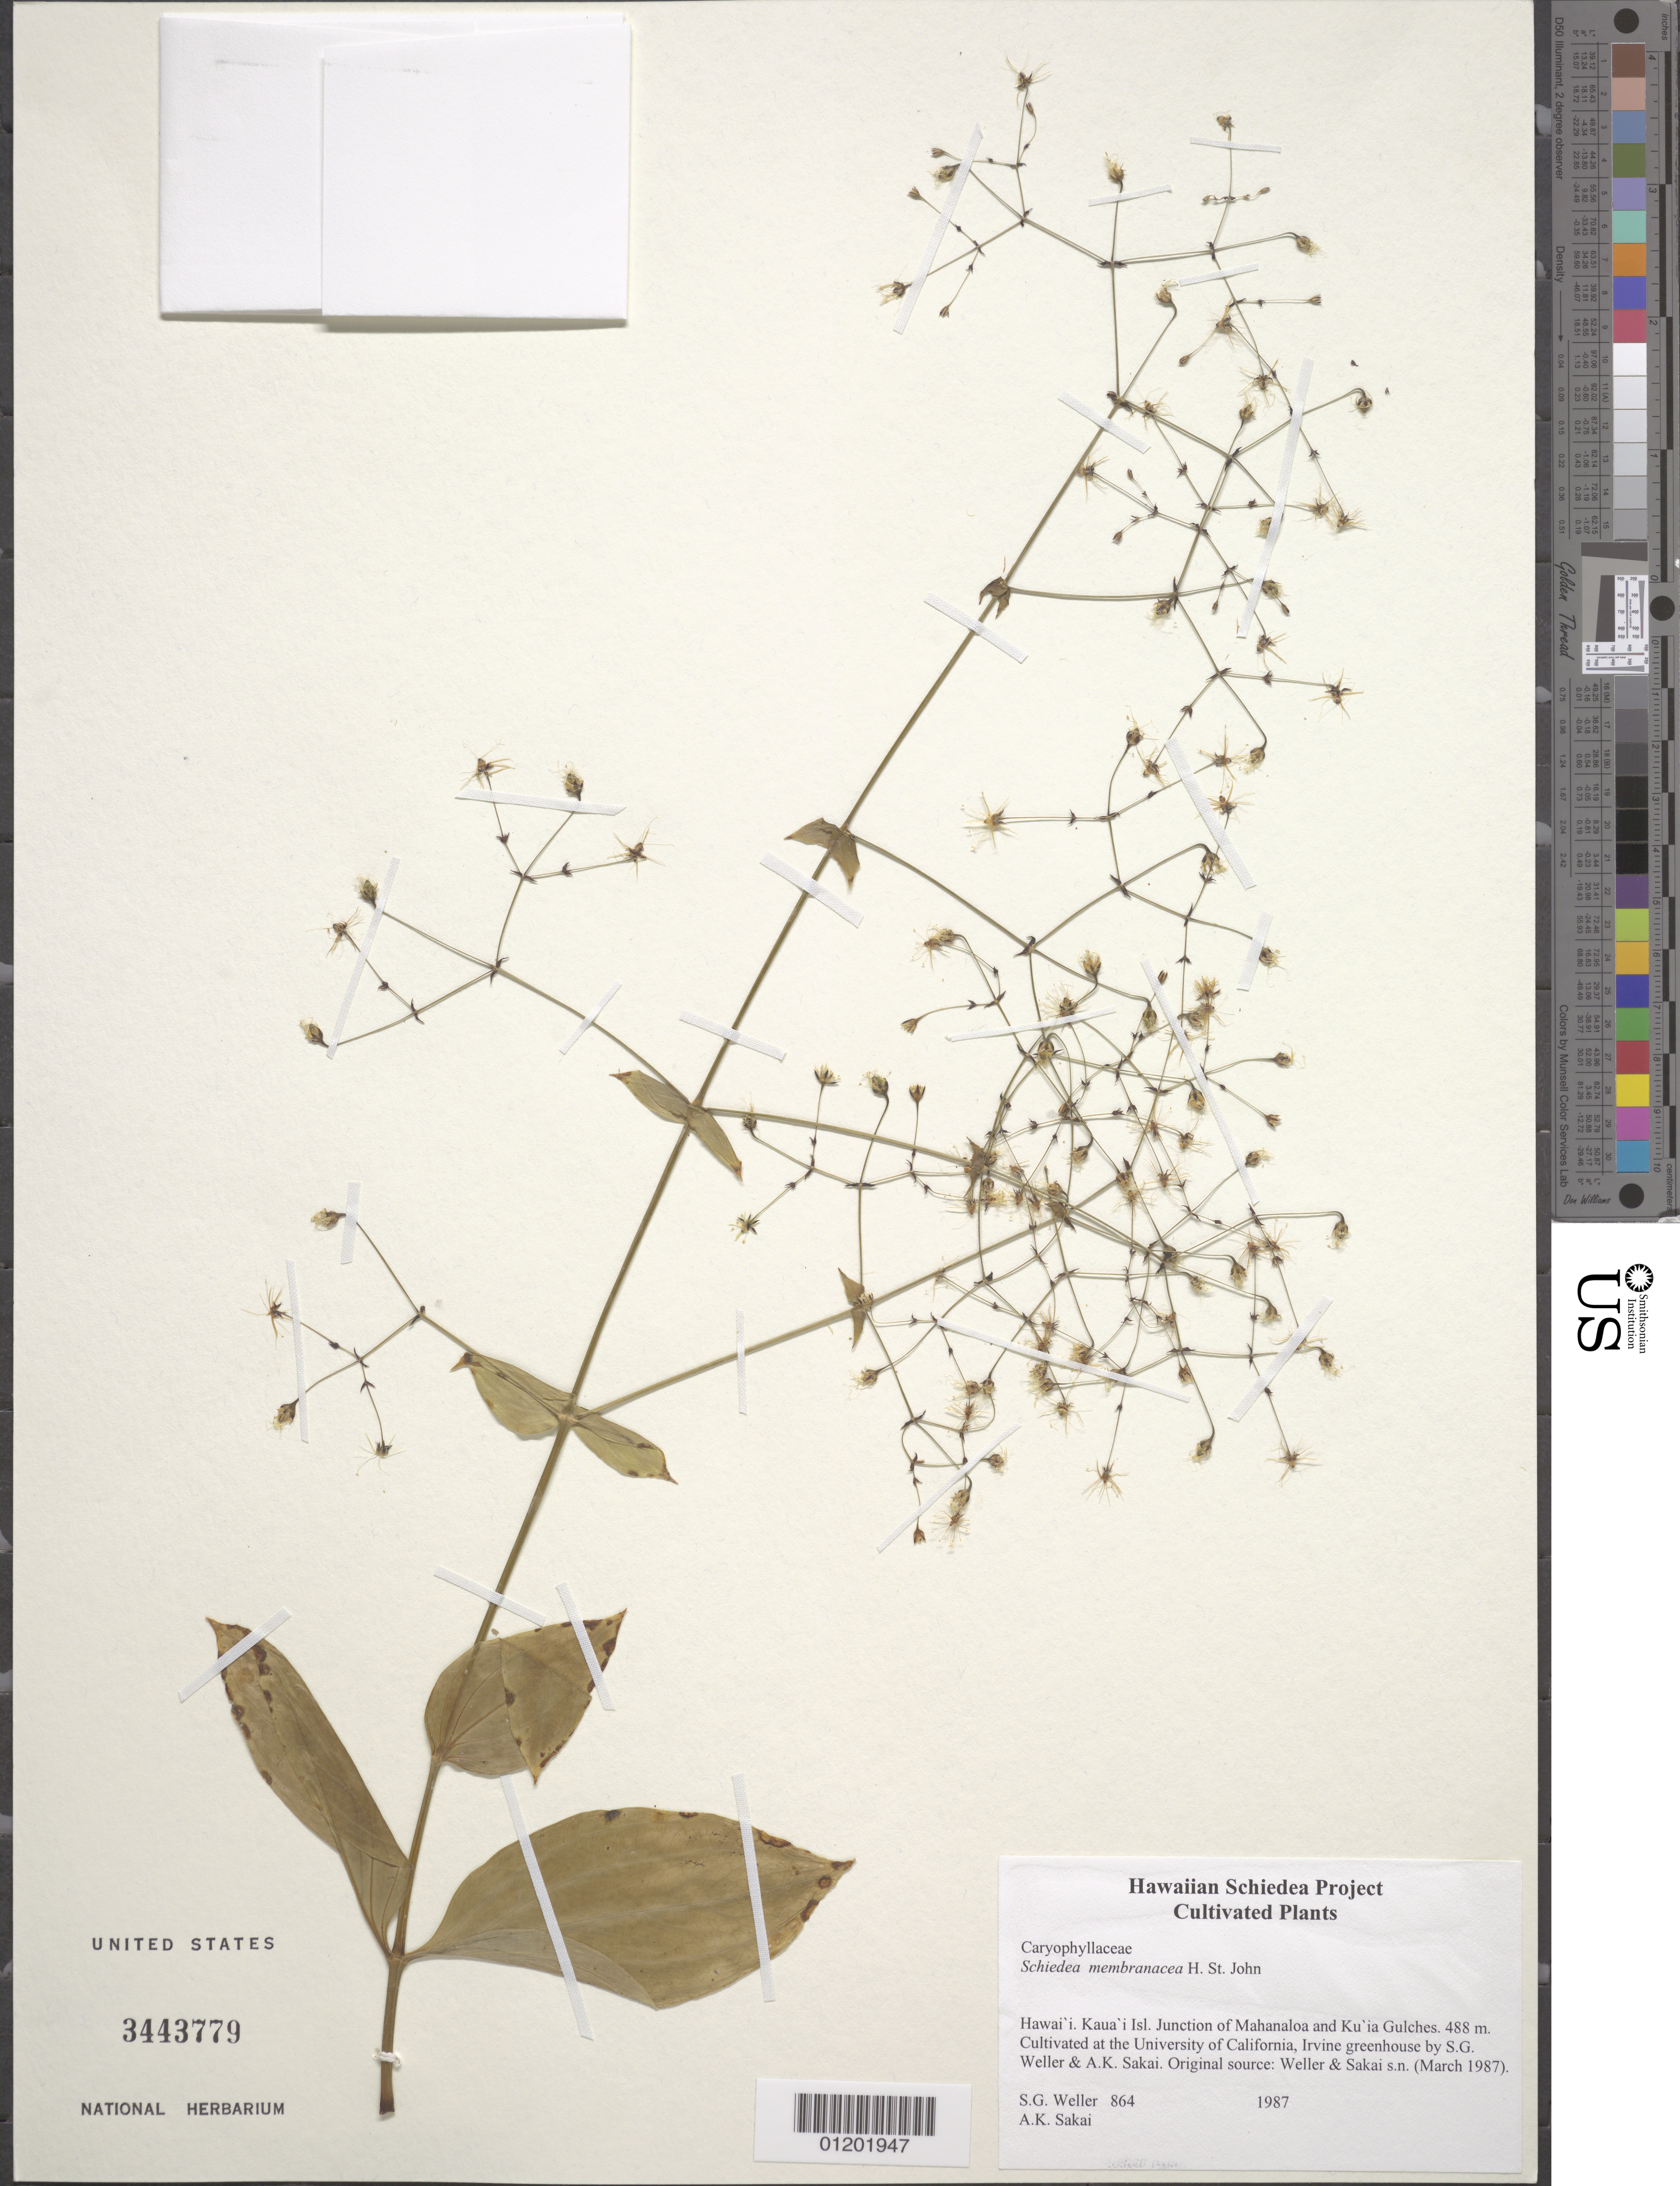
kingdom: Plantae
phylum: Tracheophyta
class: Magnoliopsida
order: Caryophyllales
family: Caryophyllaceae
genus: Schiedea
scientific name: Schiedea membranacea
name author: H. St. John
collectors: S. G. Weller & A. Sakai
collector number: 864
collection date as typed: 1987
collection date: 1987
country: United States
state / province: California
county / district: Orange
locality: University of California, Irvine greenhouse.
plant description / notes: Cultivated at the University of California, Irvine greenhouse by S.G. Weller & A.K. Sakai. Original source: from plants collected by Weller & Sakai in March 1987, Kaua'i, junction of Mahanaloa and Ku'ia Gulches, 488 m.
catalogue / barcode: US 3443779